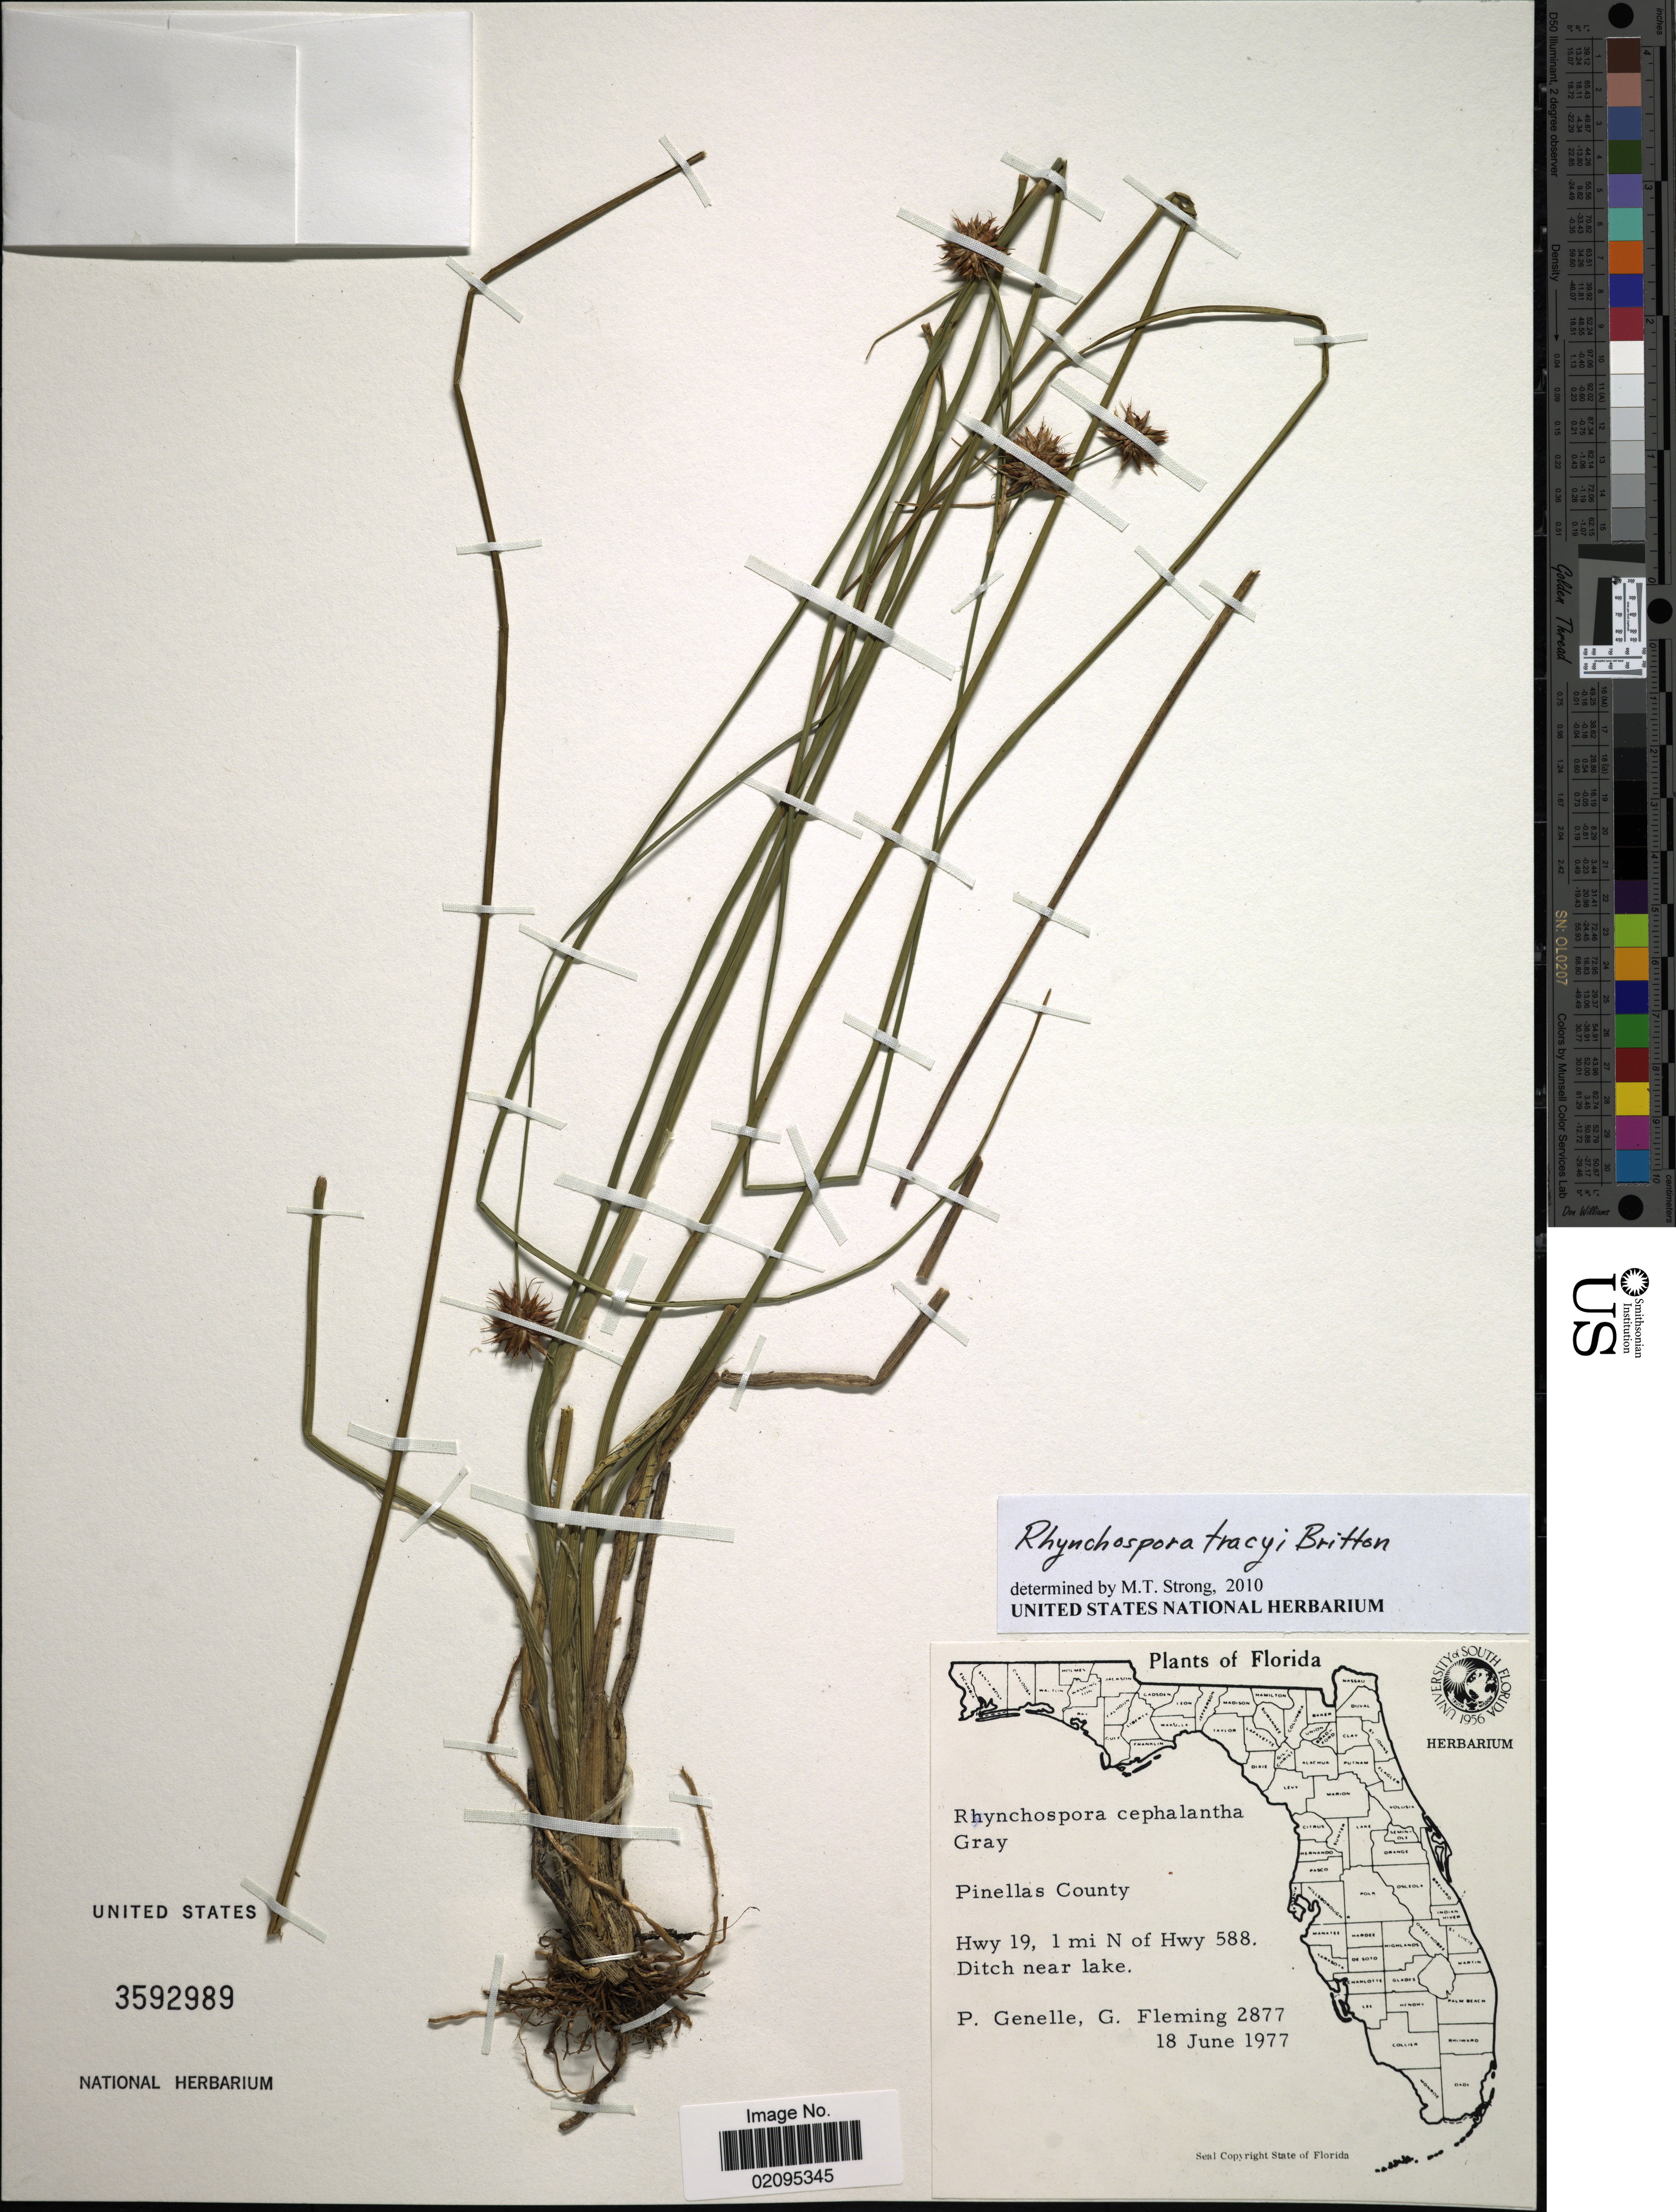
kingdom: Plantae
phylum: Tracheophyta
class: Liliopsida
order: Poales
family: Cyperaceae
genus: Rhynchospora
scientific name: Rhynchospora tracyi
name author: Britton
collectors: P. Genelle & G. Fleming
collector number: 2877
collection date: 1977-06-18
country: United States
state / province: Florida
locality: Pinellas County, Hwy 19, 1 mi N of Hwy 588, ditch near lake.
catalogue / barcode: US 3592989